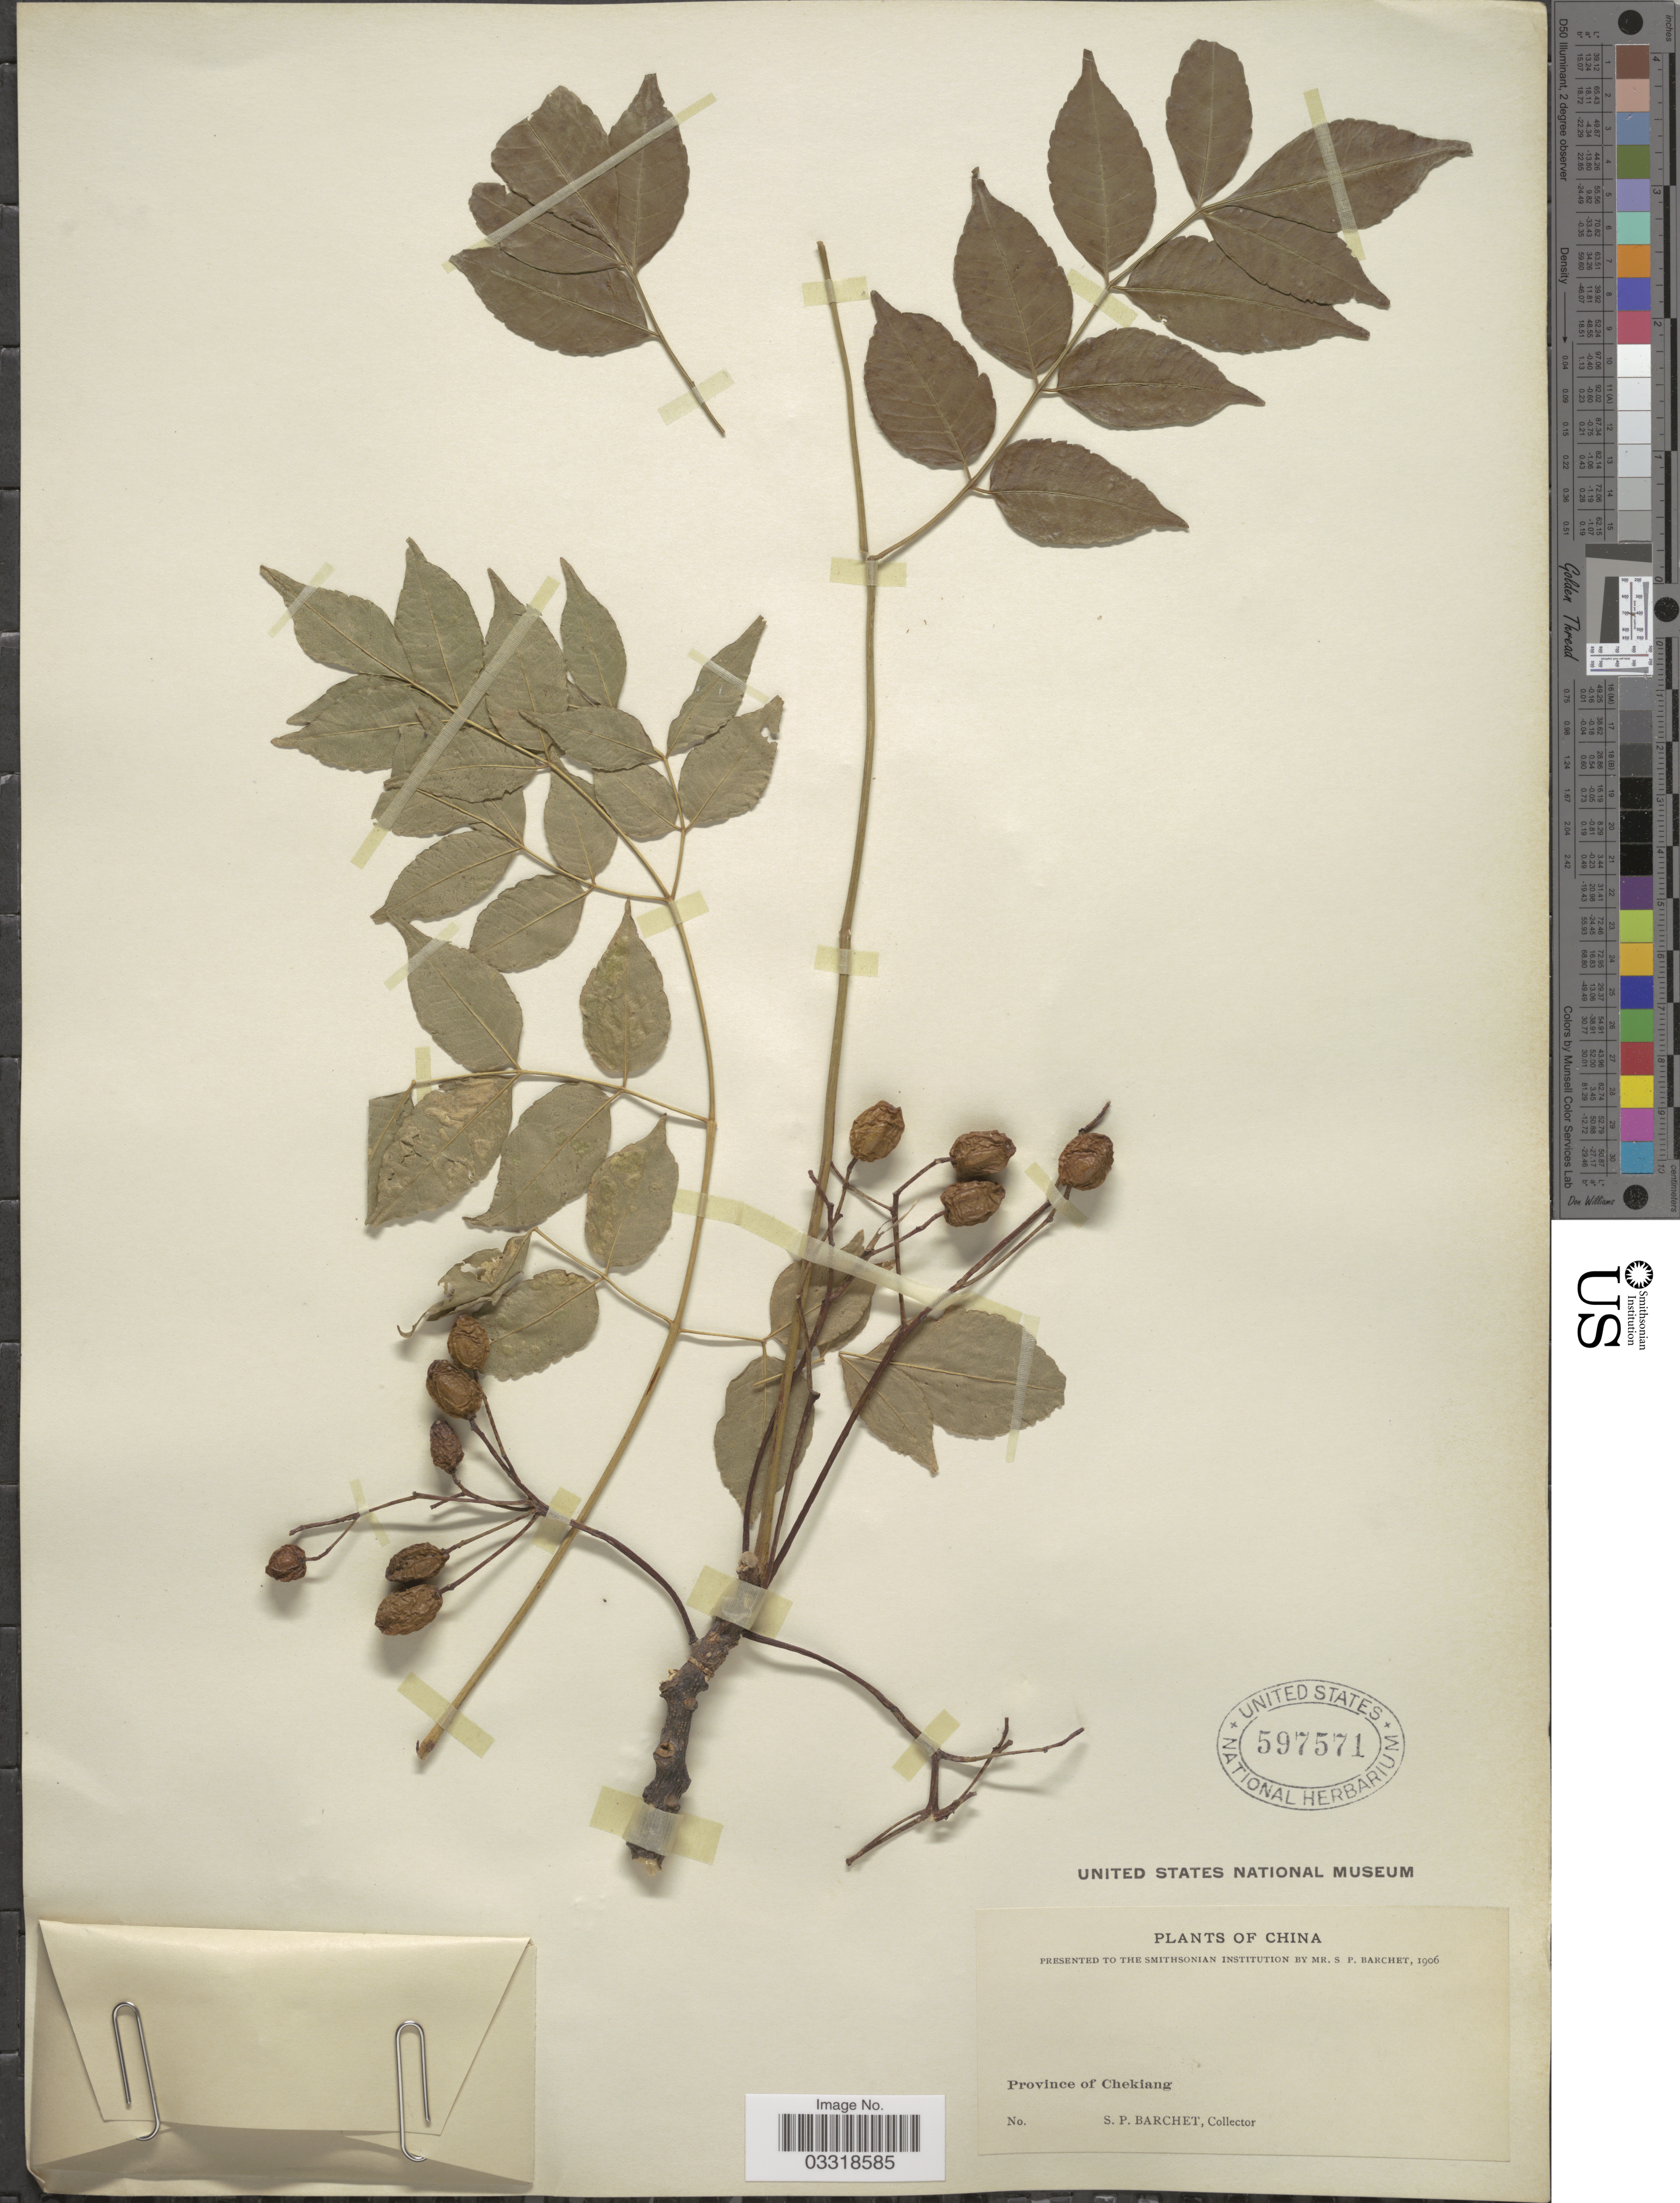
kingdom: Plantae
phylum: Tracheophyta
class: Magnoliopsida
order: Sapindales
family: Meliaceae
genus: Melia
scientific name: Melia azedarach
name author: L.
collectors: S. P. Barchet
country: China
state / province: Zhejiang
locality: Province of Chekiang.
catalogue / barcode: US 597571